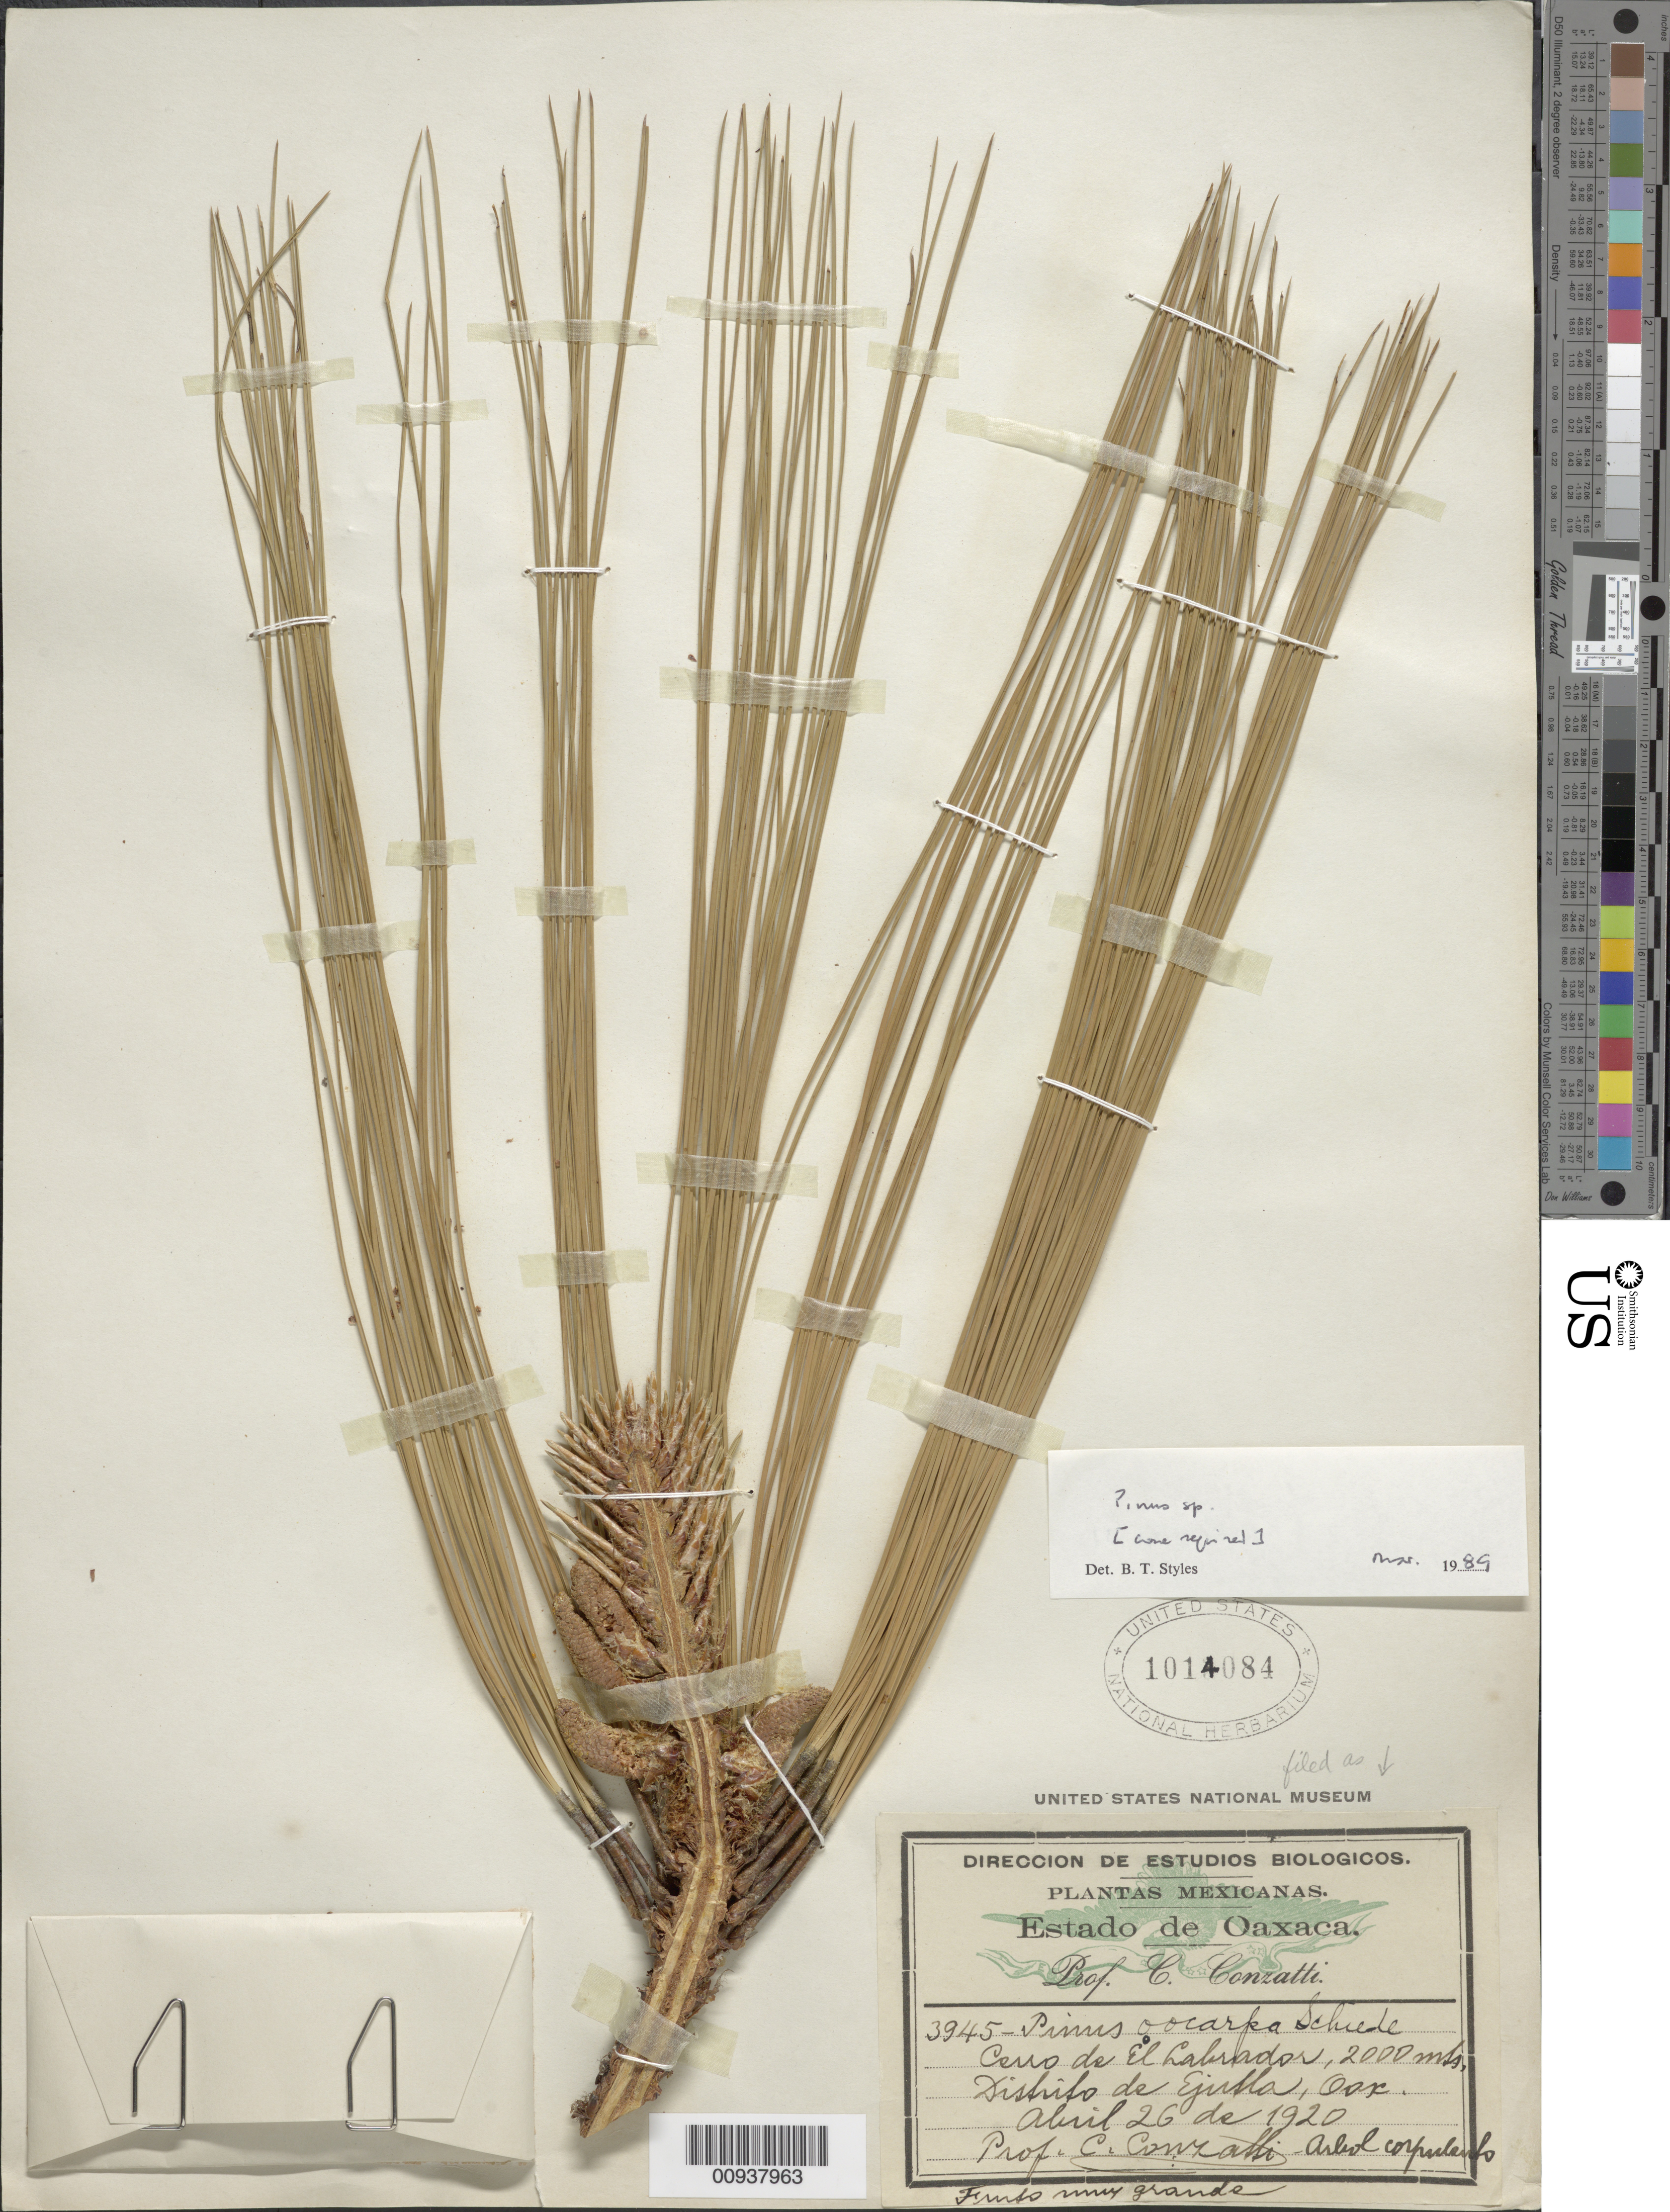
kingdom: Plantae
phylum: Tracheophyta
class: Pinopsida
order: Pinales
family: Pinaceae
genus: Pinus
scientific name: Pinus oocarpa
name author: Schiede ex Schltdl.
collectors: C. Conzatti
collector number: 3945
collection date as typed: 26 Apr 1920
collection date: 1920-04-26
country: Mexico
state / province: Oaxaca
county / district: Ejutla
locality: Cerro de El Labrador.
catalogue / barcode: US 1014084